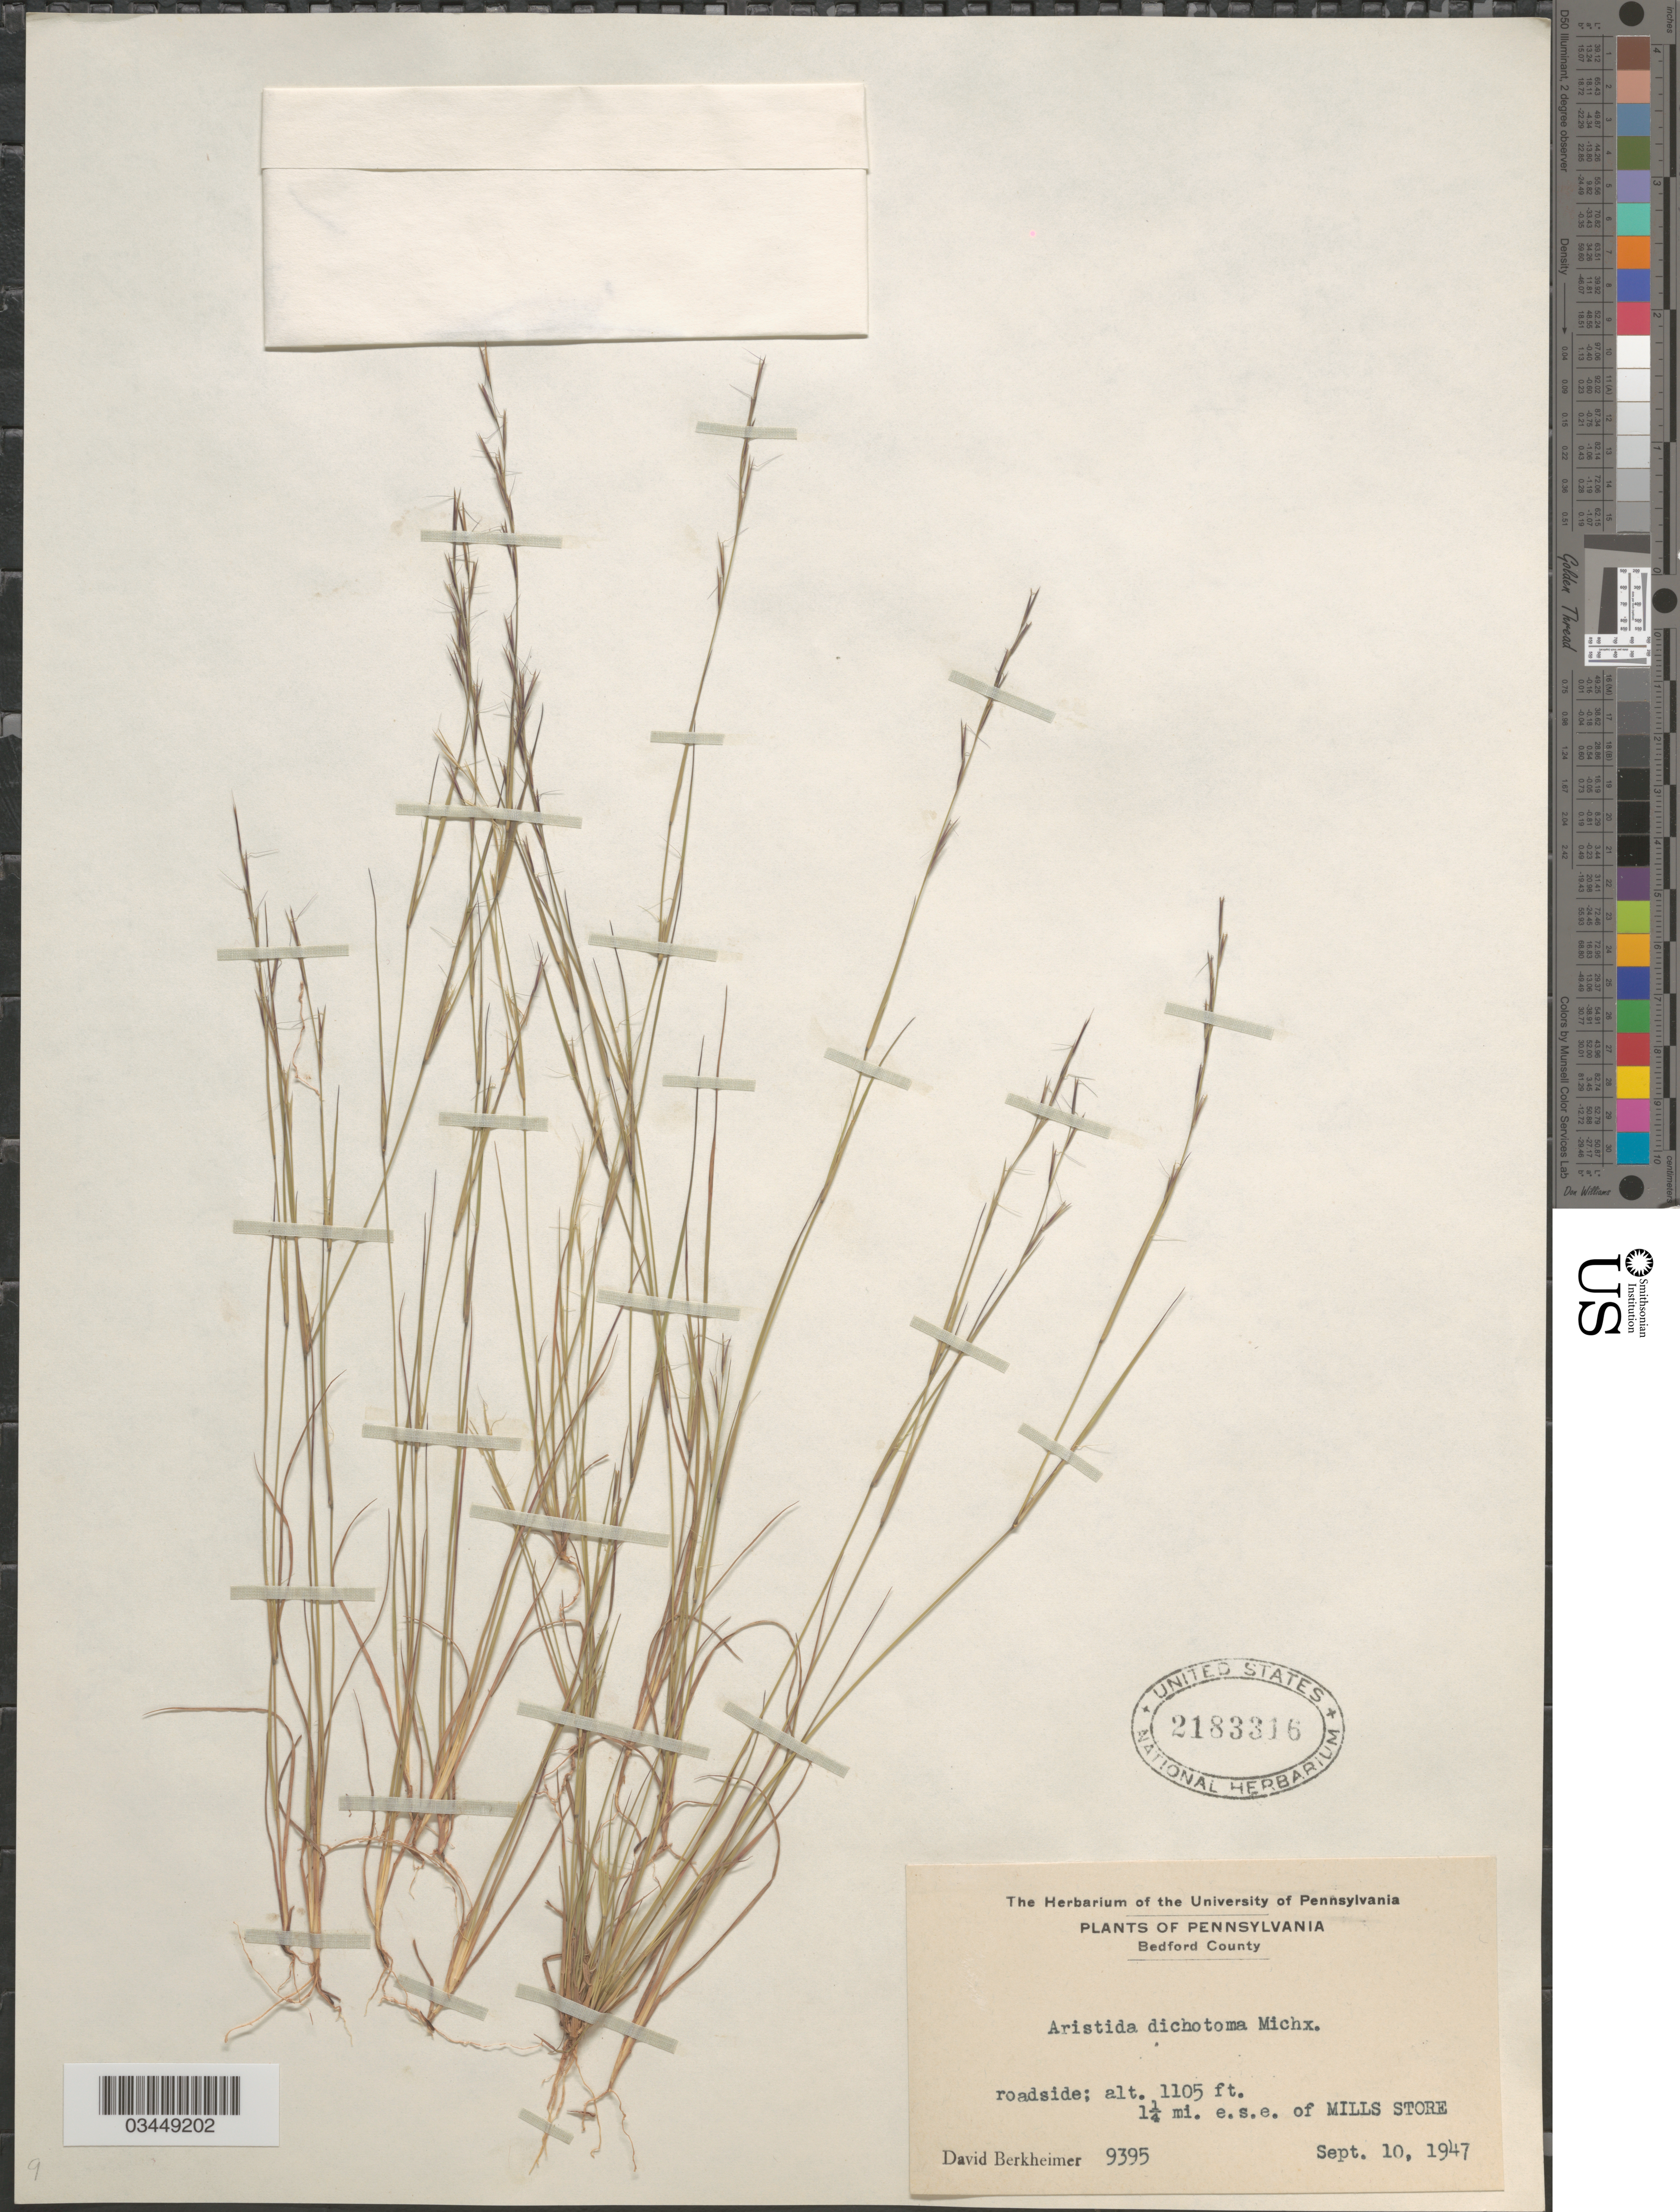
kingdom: Plantae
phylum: Tracheophyta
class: Liliopsida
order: Poales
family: Poaceae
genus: Aristida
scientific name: Aristida dichotoma var. dichotoma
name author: Michx.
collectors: D. Berkheimer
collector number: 9395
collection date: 1947-09-10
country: United States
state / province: Pennsylvania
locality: Bedford County. Roadside; 1¼ mi. e.s.e. of Mills Store.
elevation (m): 337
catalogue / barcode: US 2183316